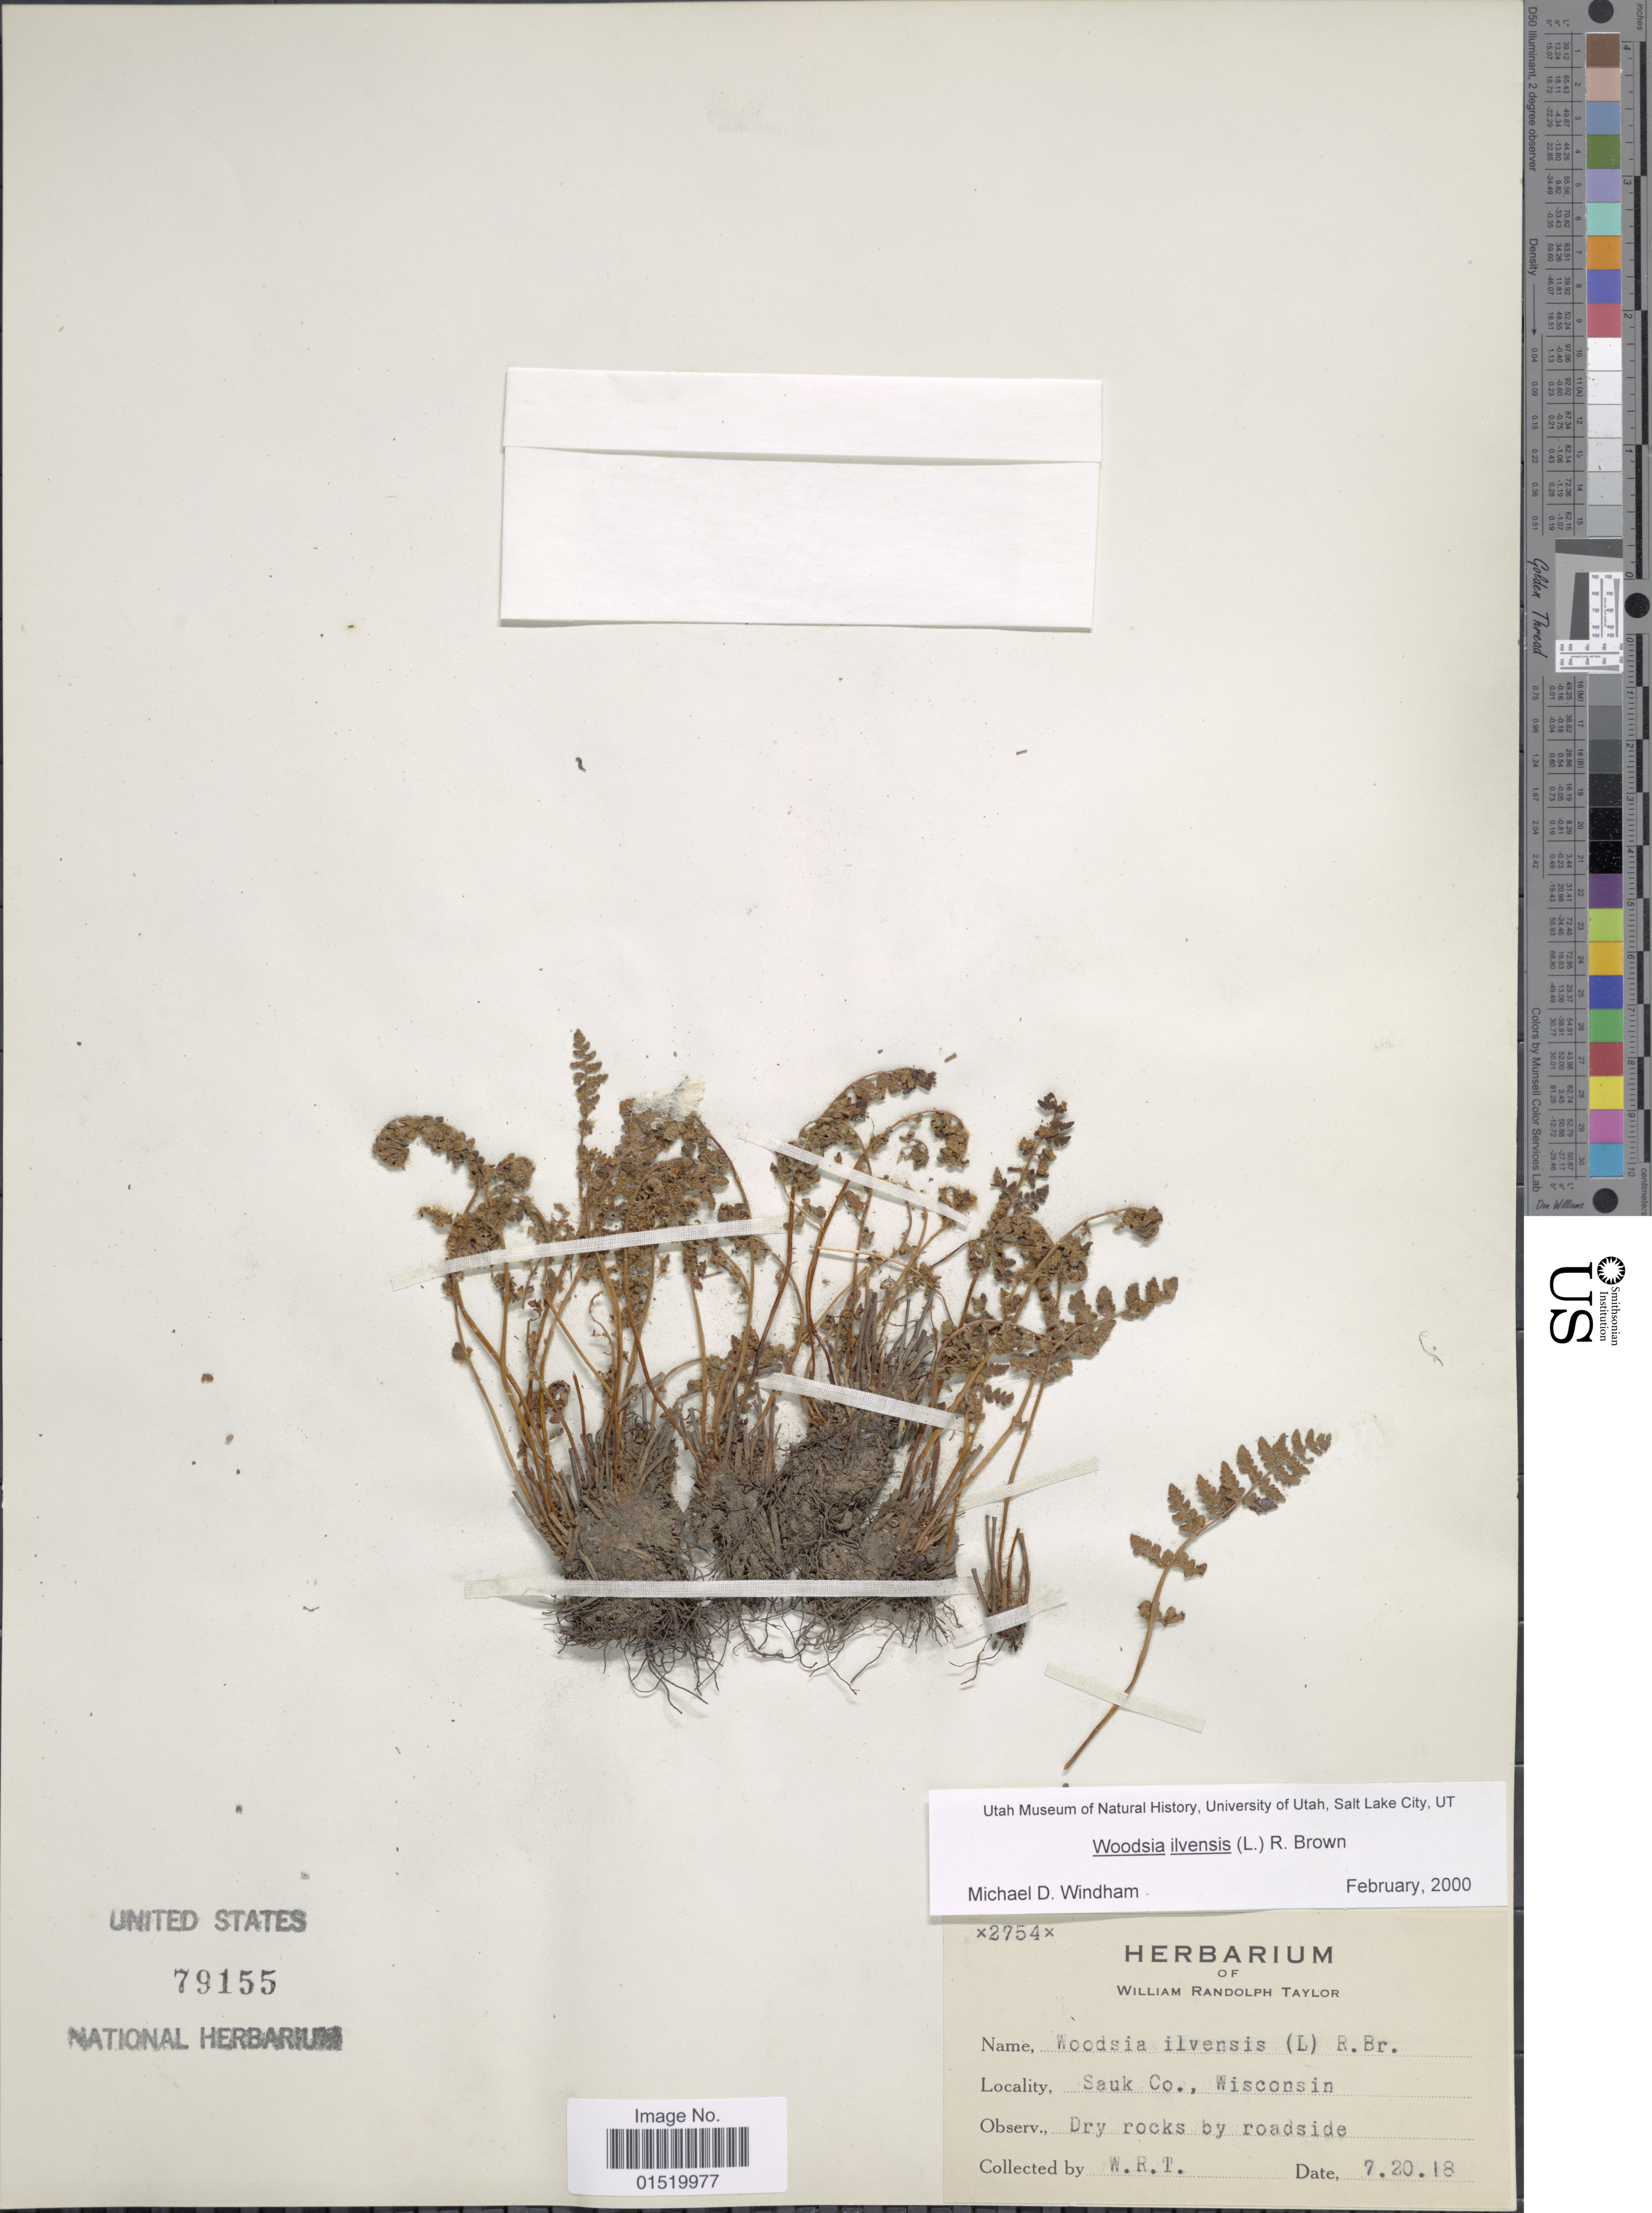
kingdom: Plantae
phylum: Tracheophyta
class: Polypodiopsida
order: Polypodiales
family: Woodsiaceae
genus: Woodsia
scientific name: Woodsia ilvensis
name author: (L.) R. Br.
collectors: W. R. Taylor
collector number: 2754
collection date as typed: Transcribed d/m/y: 20/7/18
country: United States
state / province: Wisconsin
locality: Sauk Co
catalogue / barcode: US 79155